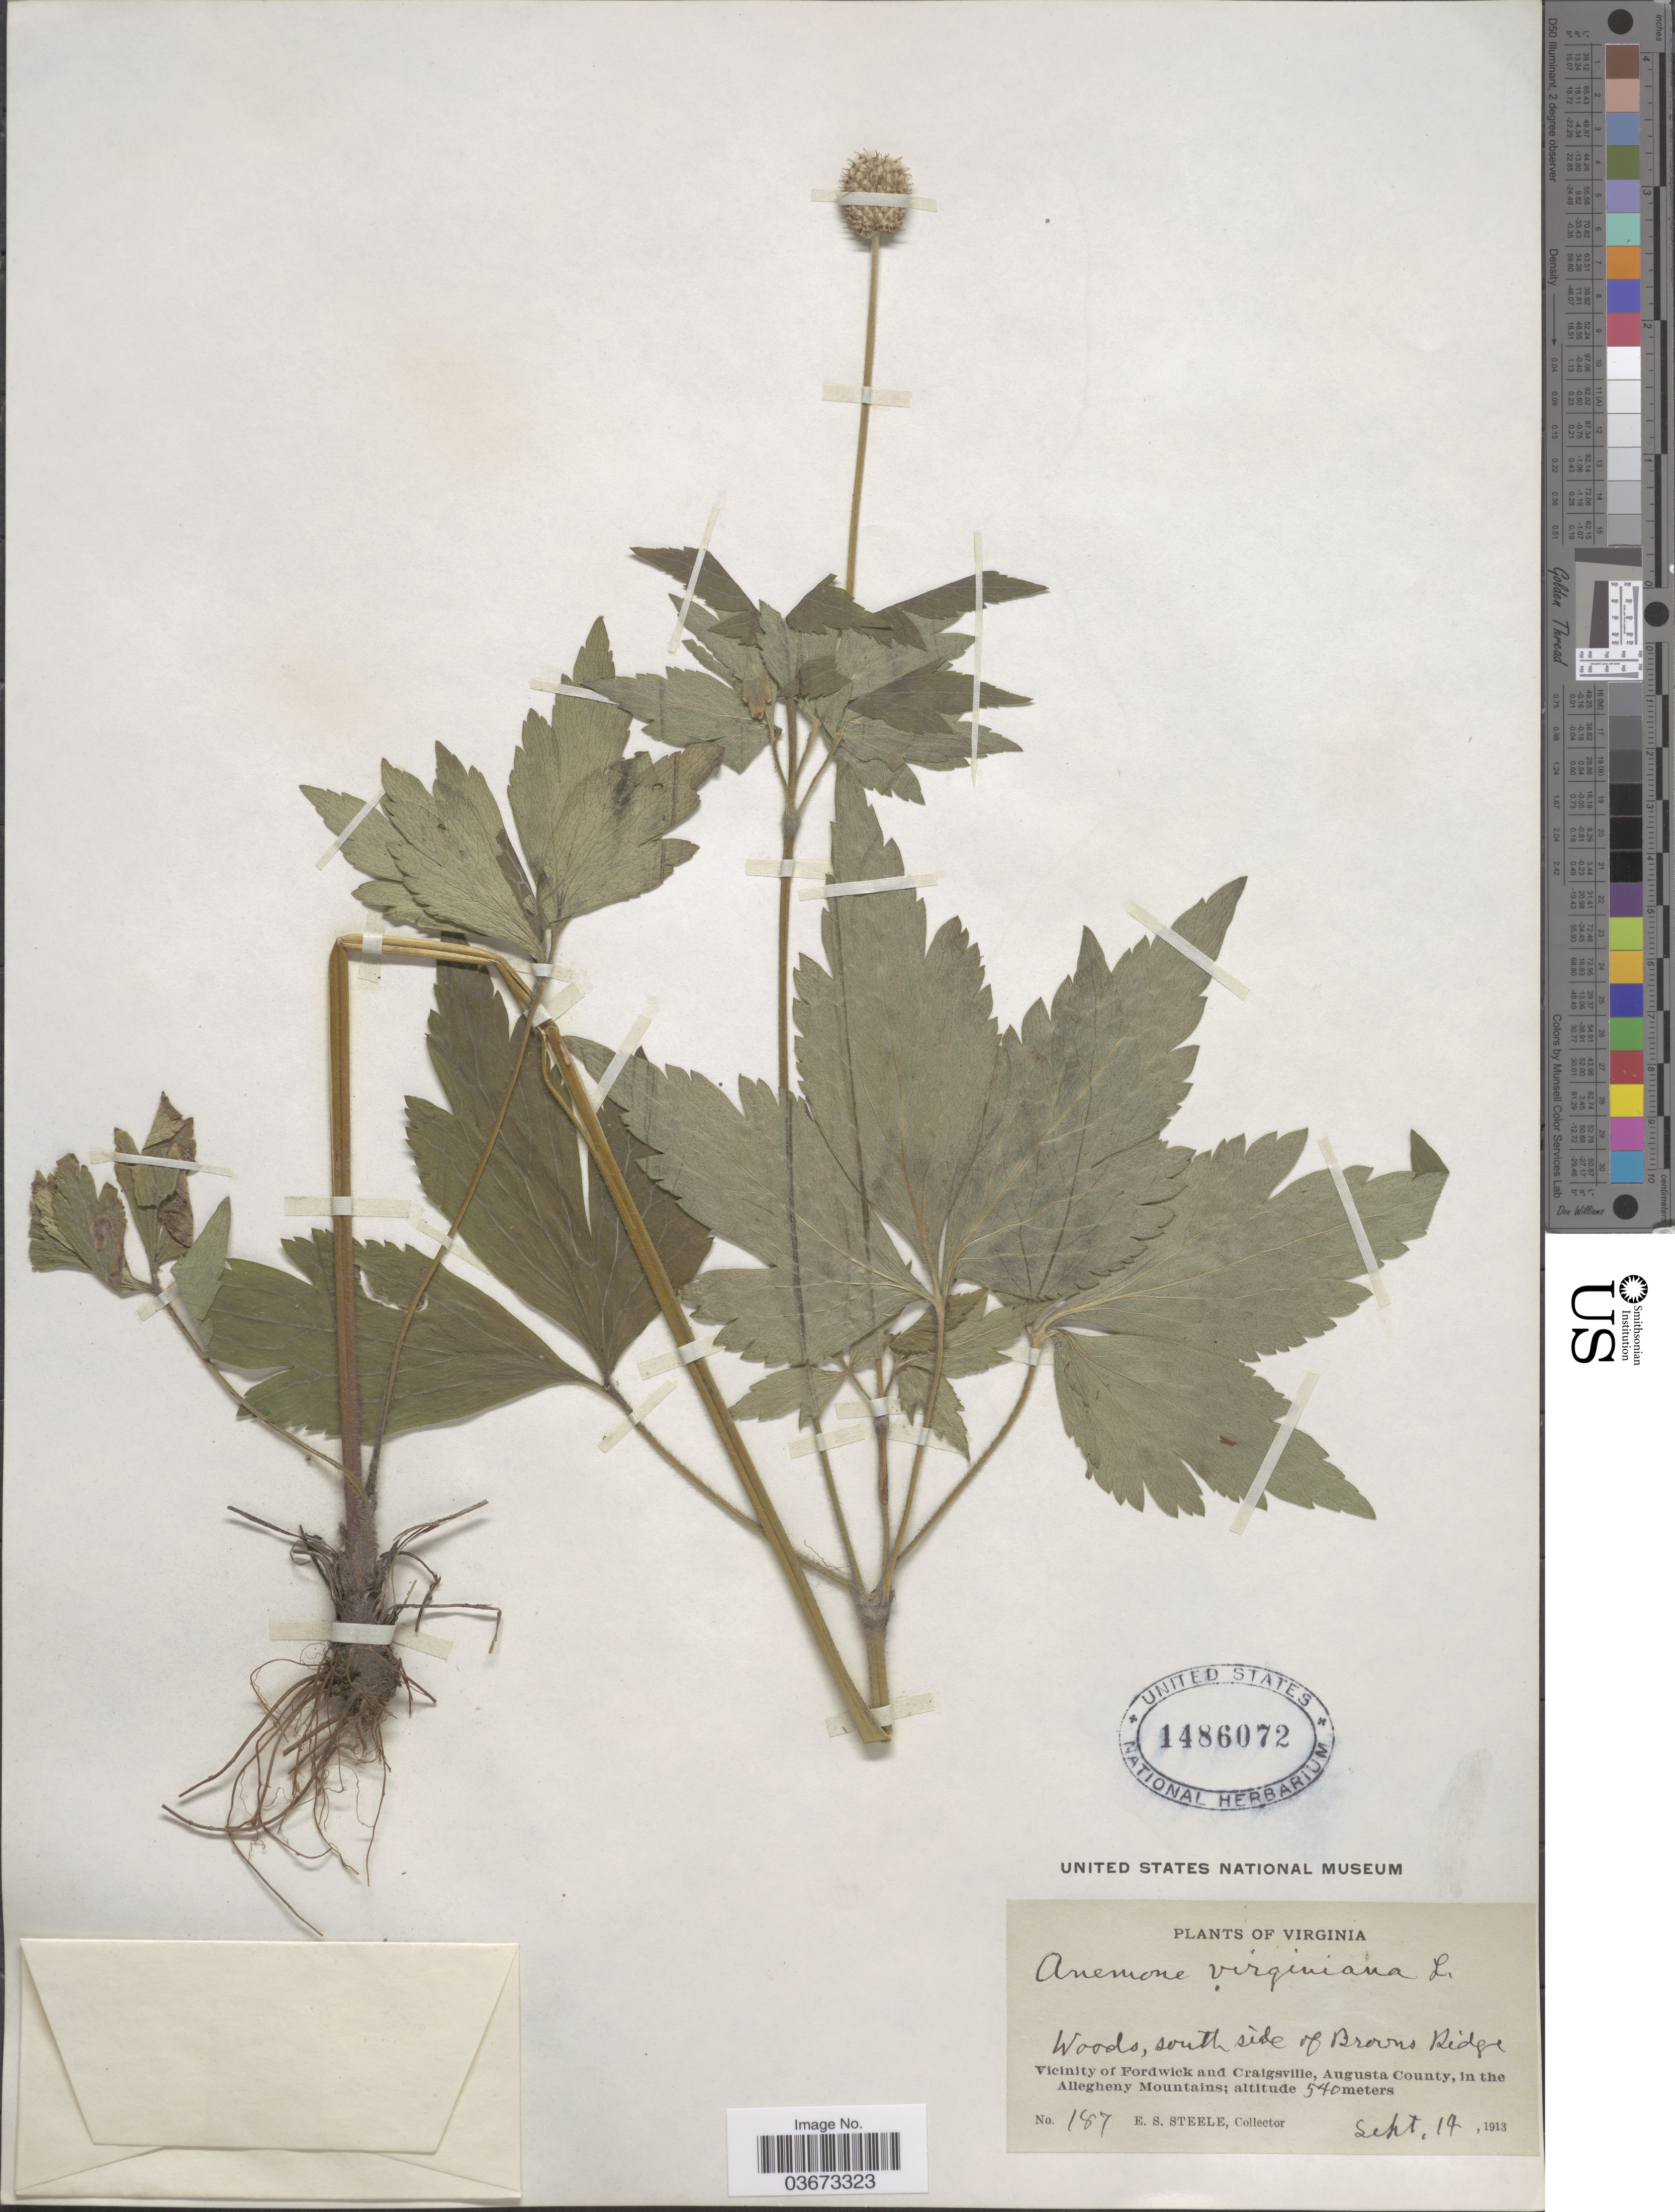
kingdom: Plantae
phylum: Tracheophyta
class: Magnoliopsida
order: Ranunculales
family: Ranunculaceae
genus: Anemone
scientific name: Anemone virginiana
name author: L.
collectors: E. Steele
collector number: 187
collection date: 1913-09-14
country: United States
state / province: Virginia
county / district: Augusta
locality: Woods, south side of Browns Ridge. Vicinity of Fordwick and Craigsville, Augusta County, in the Allegheny Mountains.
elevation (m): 540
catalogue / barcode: US 1486072